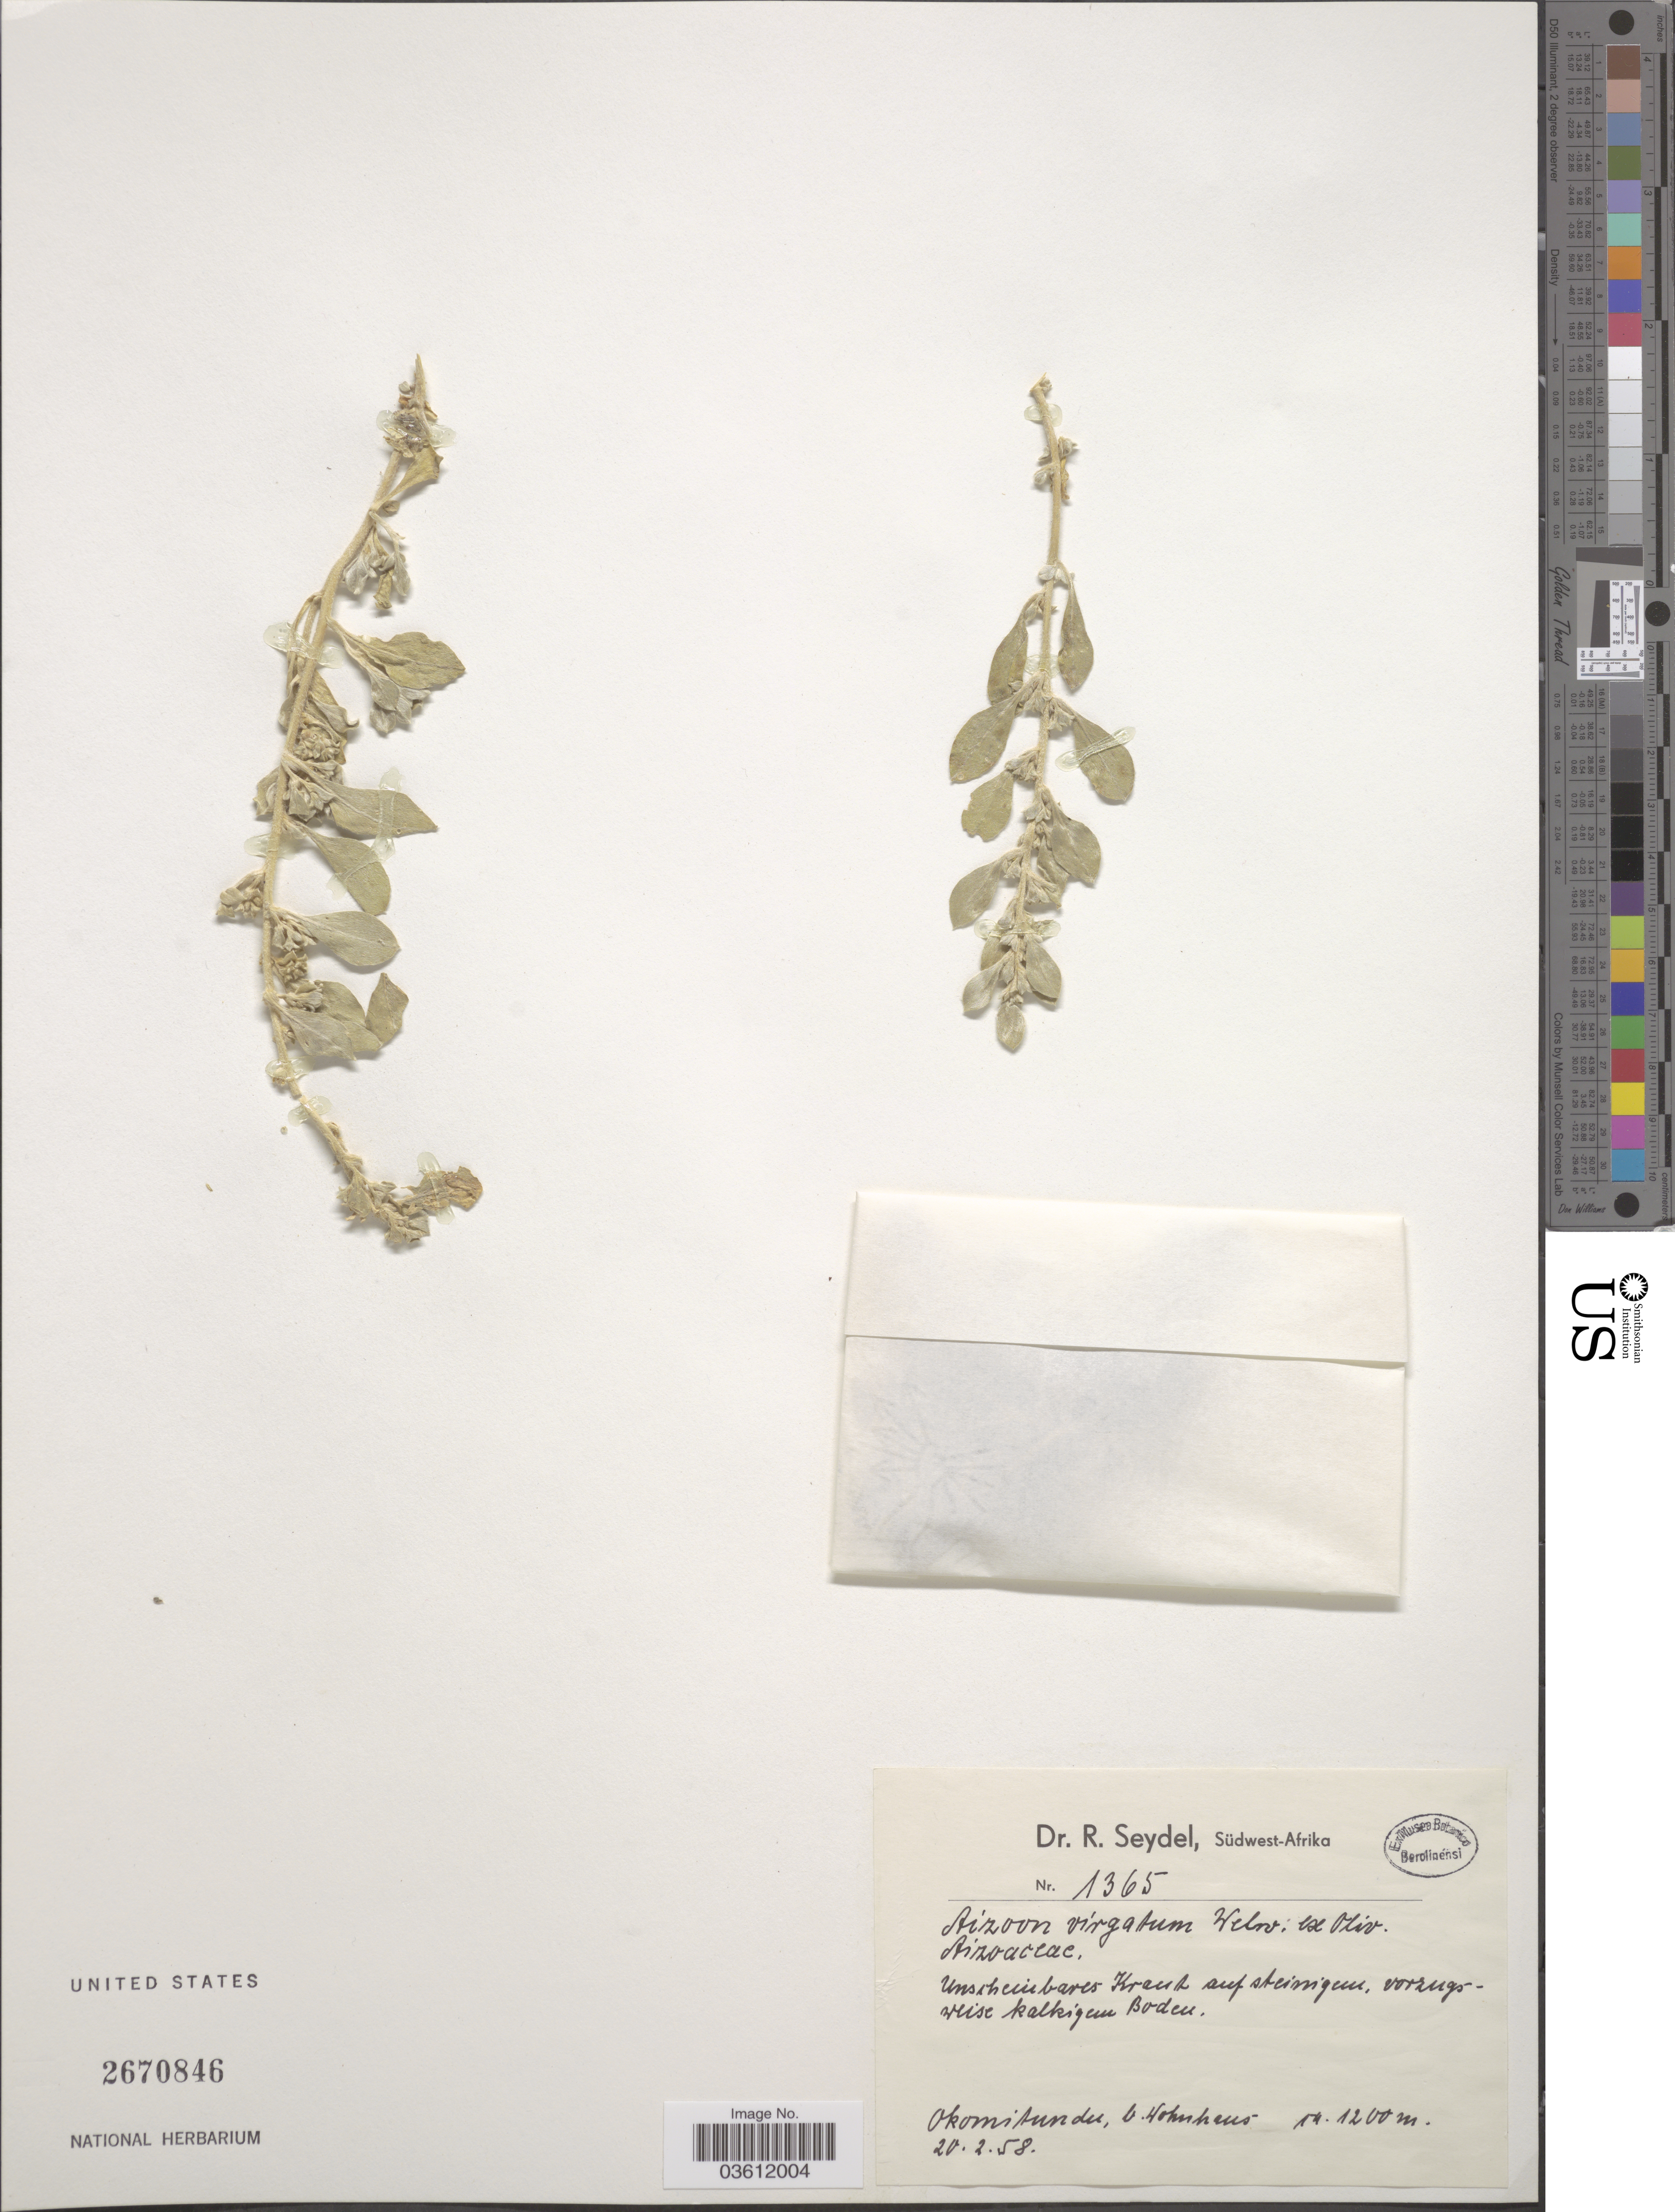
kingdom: Plantae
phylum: Tracheophyta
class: Magnoliopsida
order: Caryophyllales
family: Aizoaceae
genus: Aizoon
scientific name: Aizoon virgatum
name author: Welw. ex Oliv.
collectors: R. Seydel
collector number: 1365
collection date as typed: Transcribed d/m/y: 20/2/58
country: Namibia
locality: Südwest-Afrika. Okomitundu, b. Hohnhaus.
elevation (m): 1200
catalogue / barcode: US 2670846